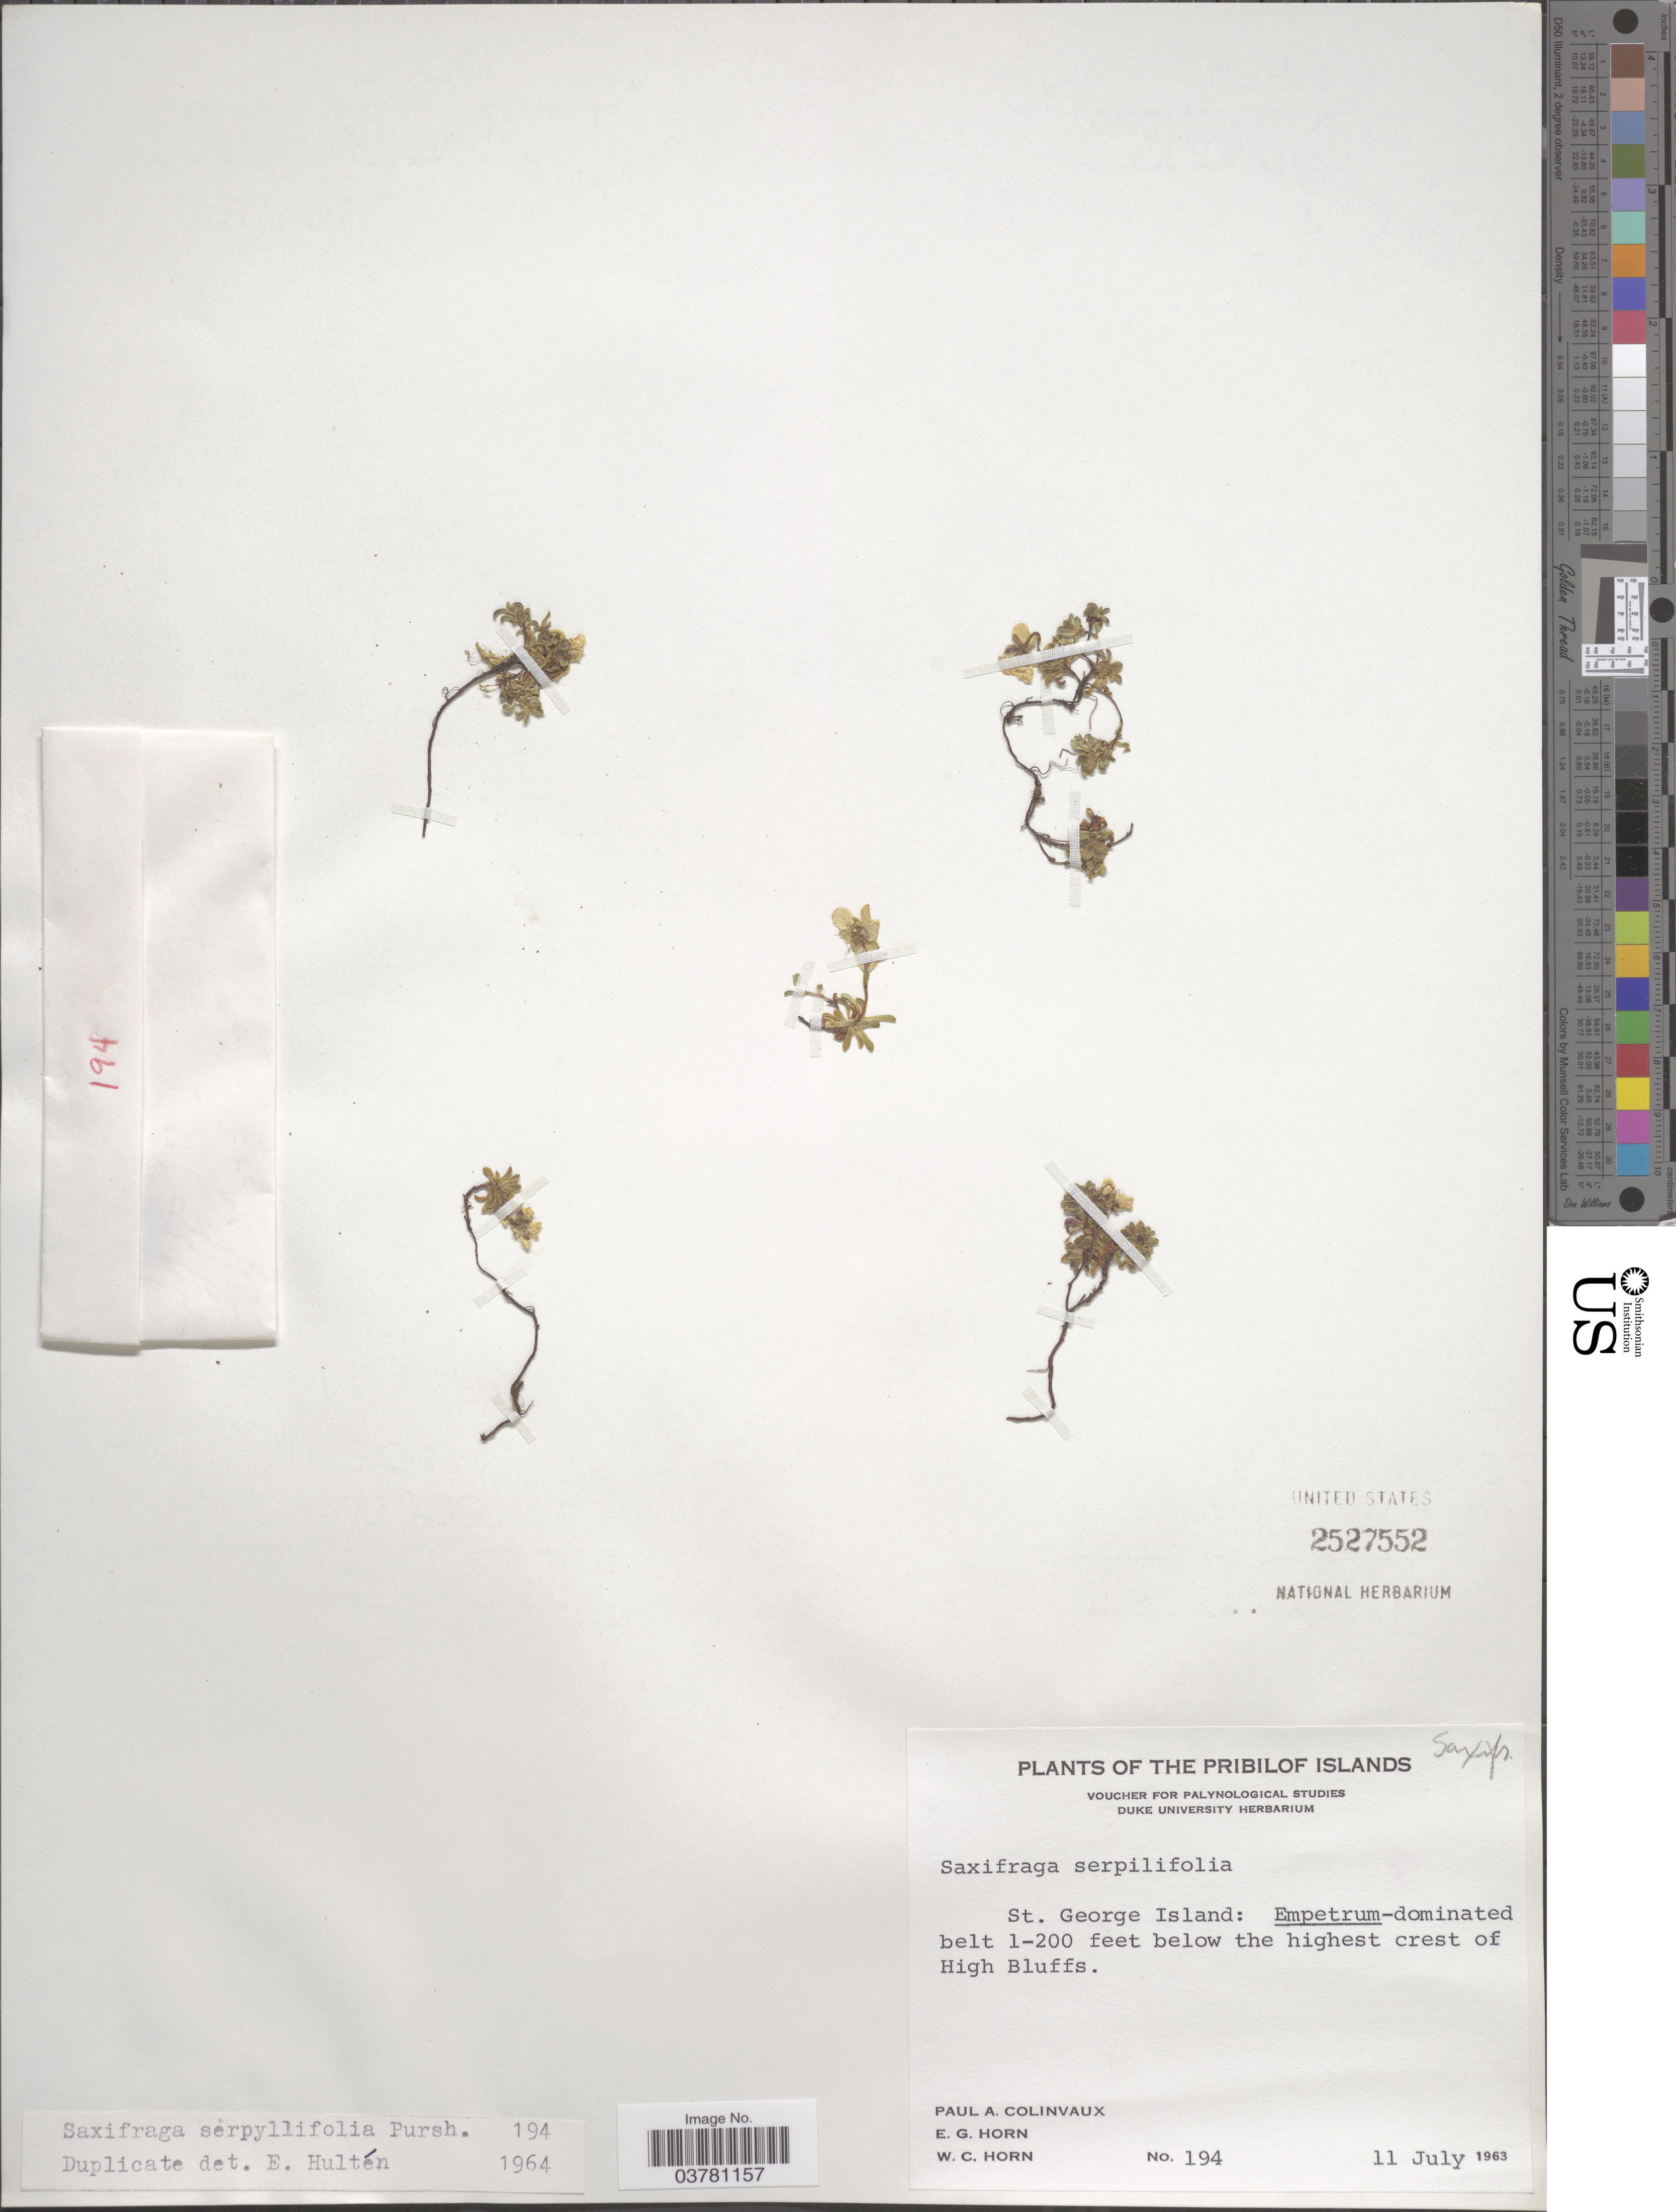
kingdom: Plantae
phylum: Tracheophyta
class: Magnoliopsida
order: Saxifragales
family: Saxifragaceae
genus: Saxifraga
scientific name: Saxifraga serpyllifolia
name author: Pursh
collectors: P. Colinvaux, E. Horn & W. Horn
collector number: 194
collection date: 1963-07-11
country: United States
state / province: Alaska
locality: The Pribilof Islands. St. George Island: 1-200 feet below the highest crest of High Bluffs.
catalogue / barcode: US 2527552